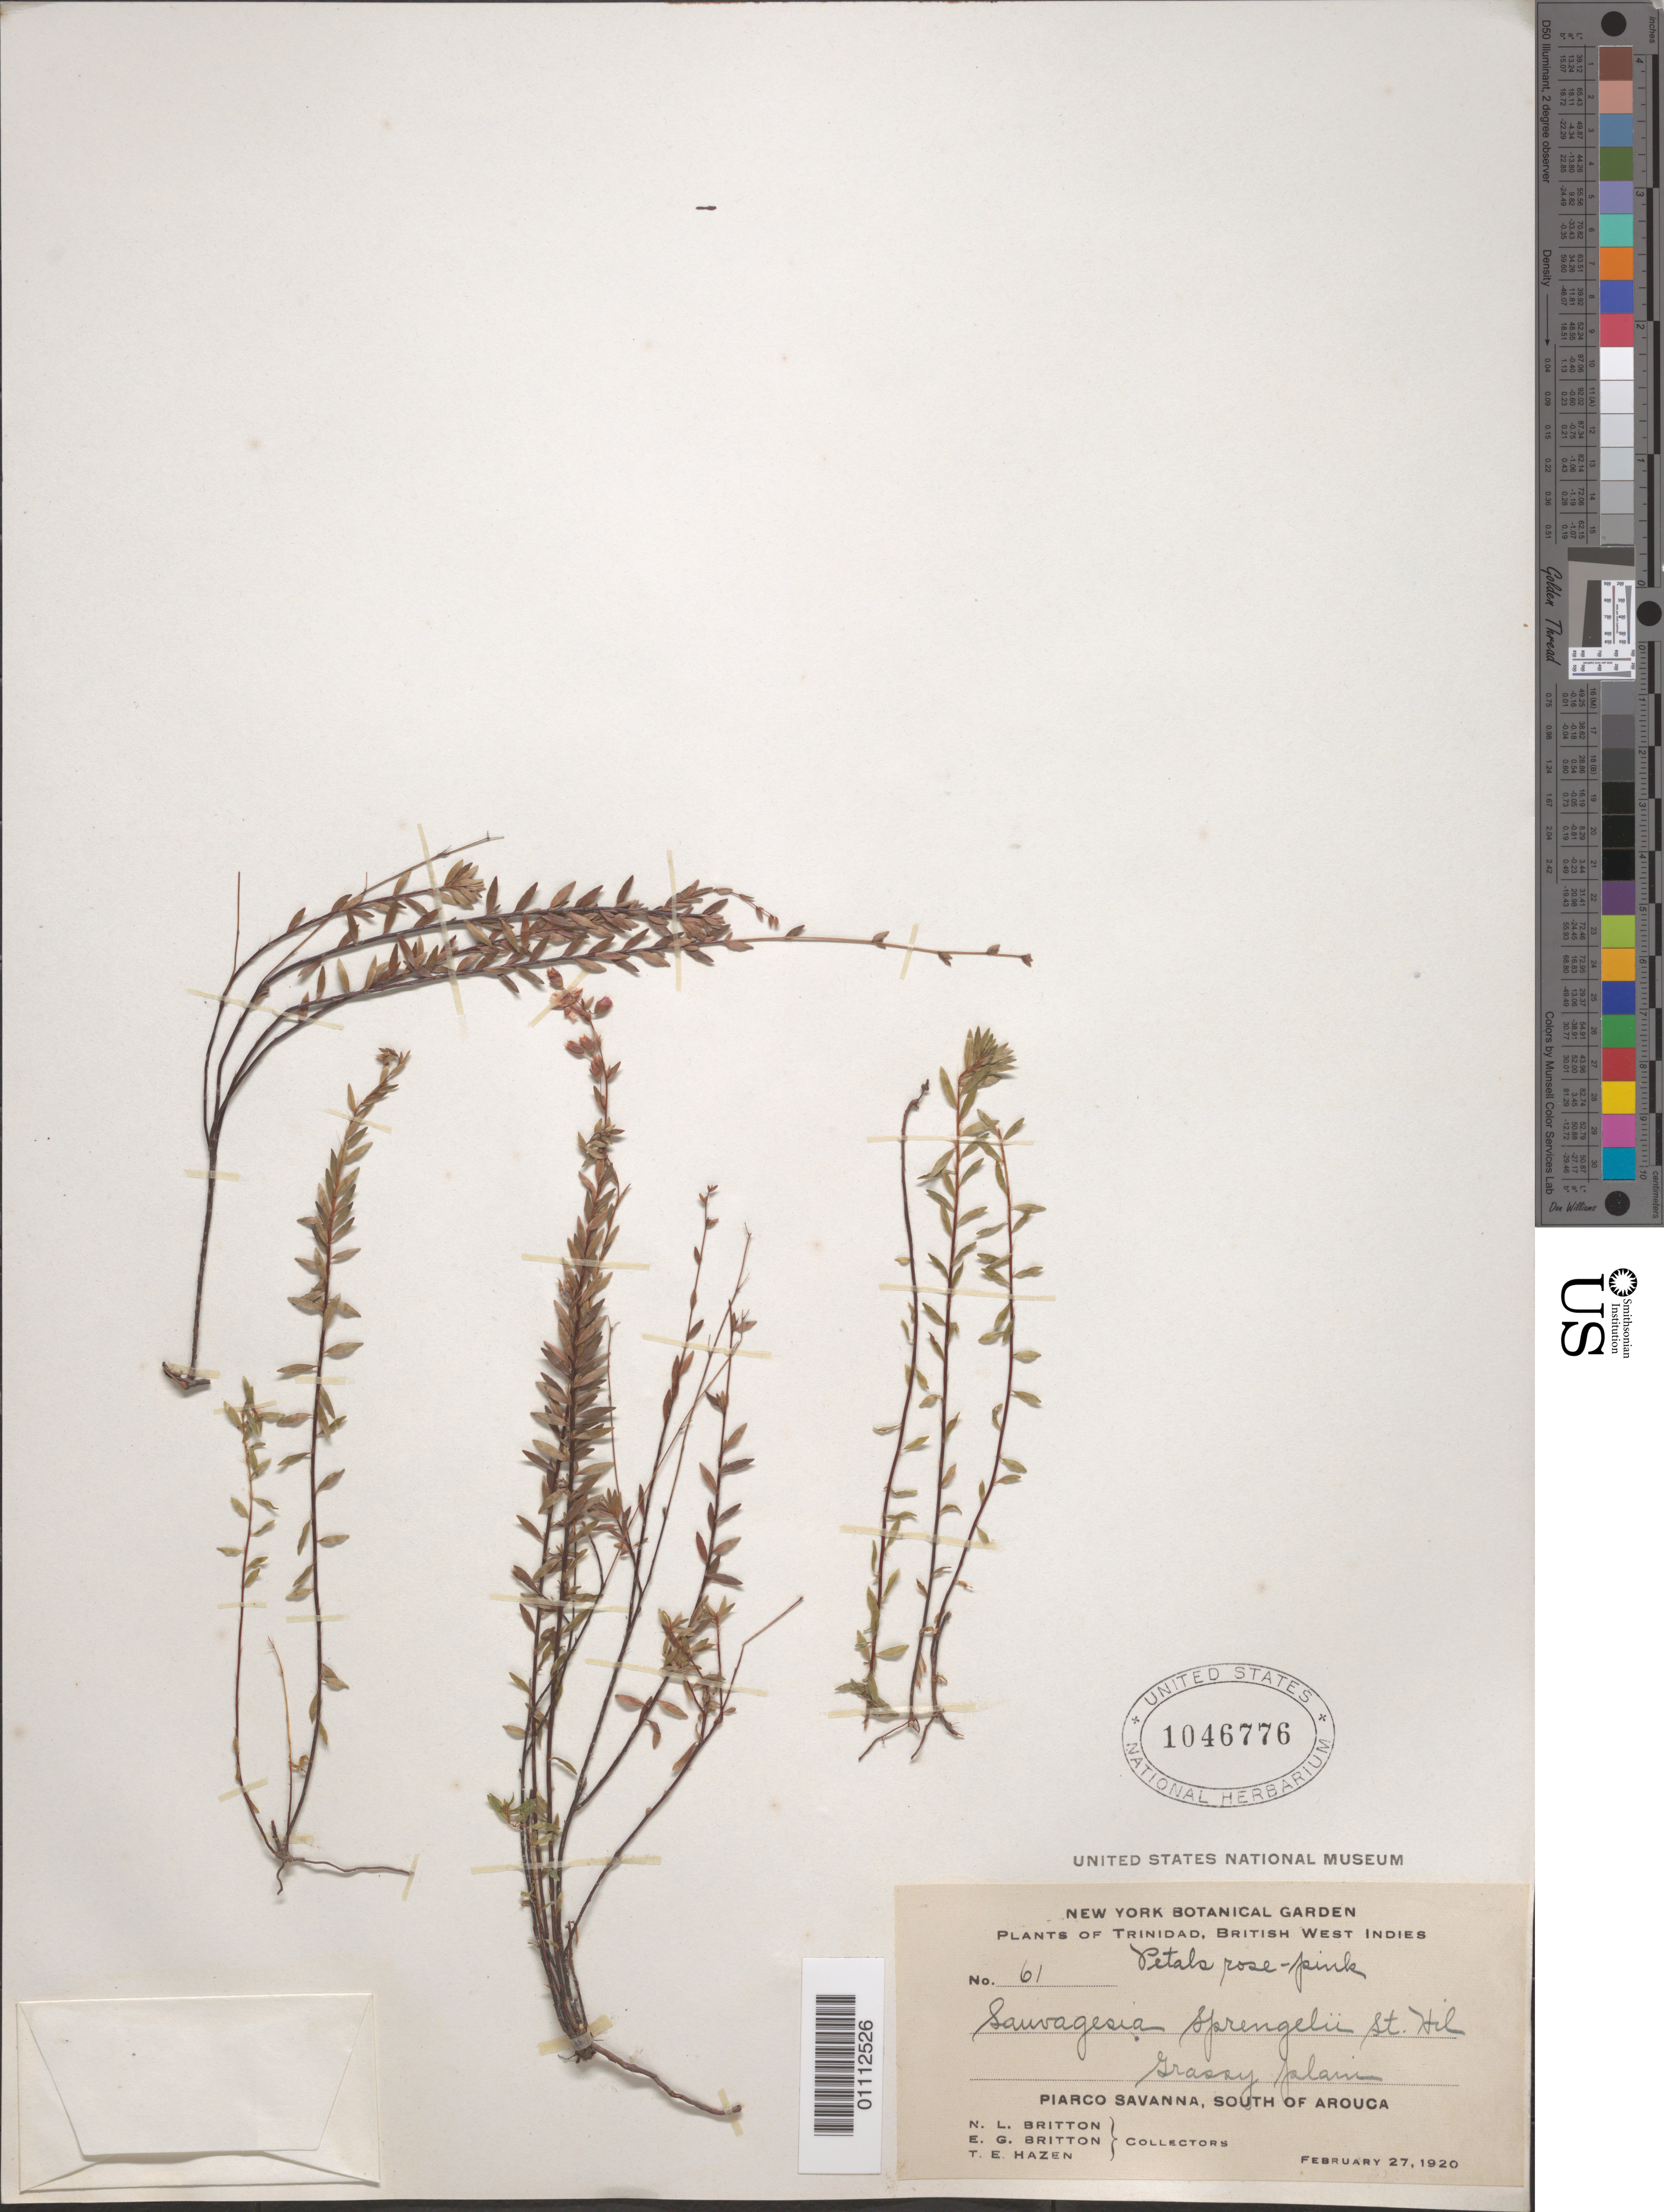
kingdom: Plantae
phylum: Tracheophyta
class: Magnoliopsida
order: Malpighiales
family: Ochnaceae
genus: Sauvagesia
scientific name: Sauvagesia sprengelii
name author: A. St.-Hil.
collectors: N. Britton, E. G. Britton & T. E. Hazen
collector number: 61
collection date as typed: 27 Feb 1920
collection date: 1920-02-27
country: Trinidad and Tobago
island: Trinidad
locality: Grassy Plain. Piarco savannah, South of Arouca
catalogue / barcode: US 1046776